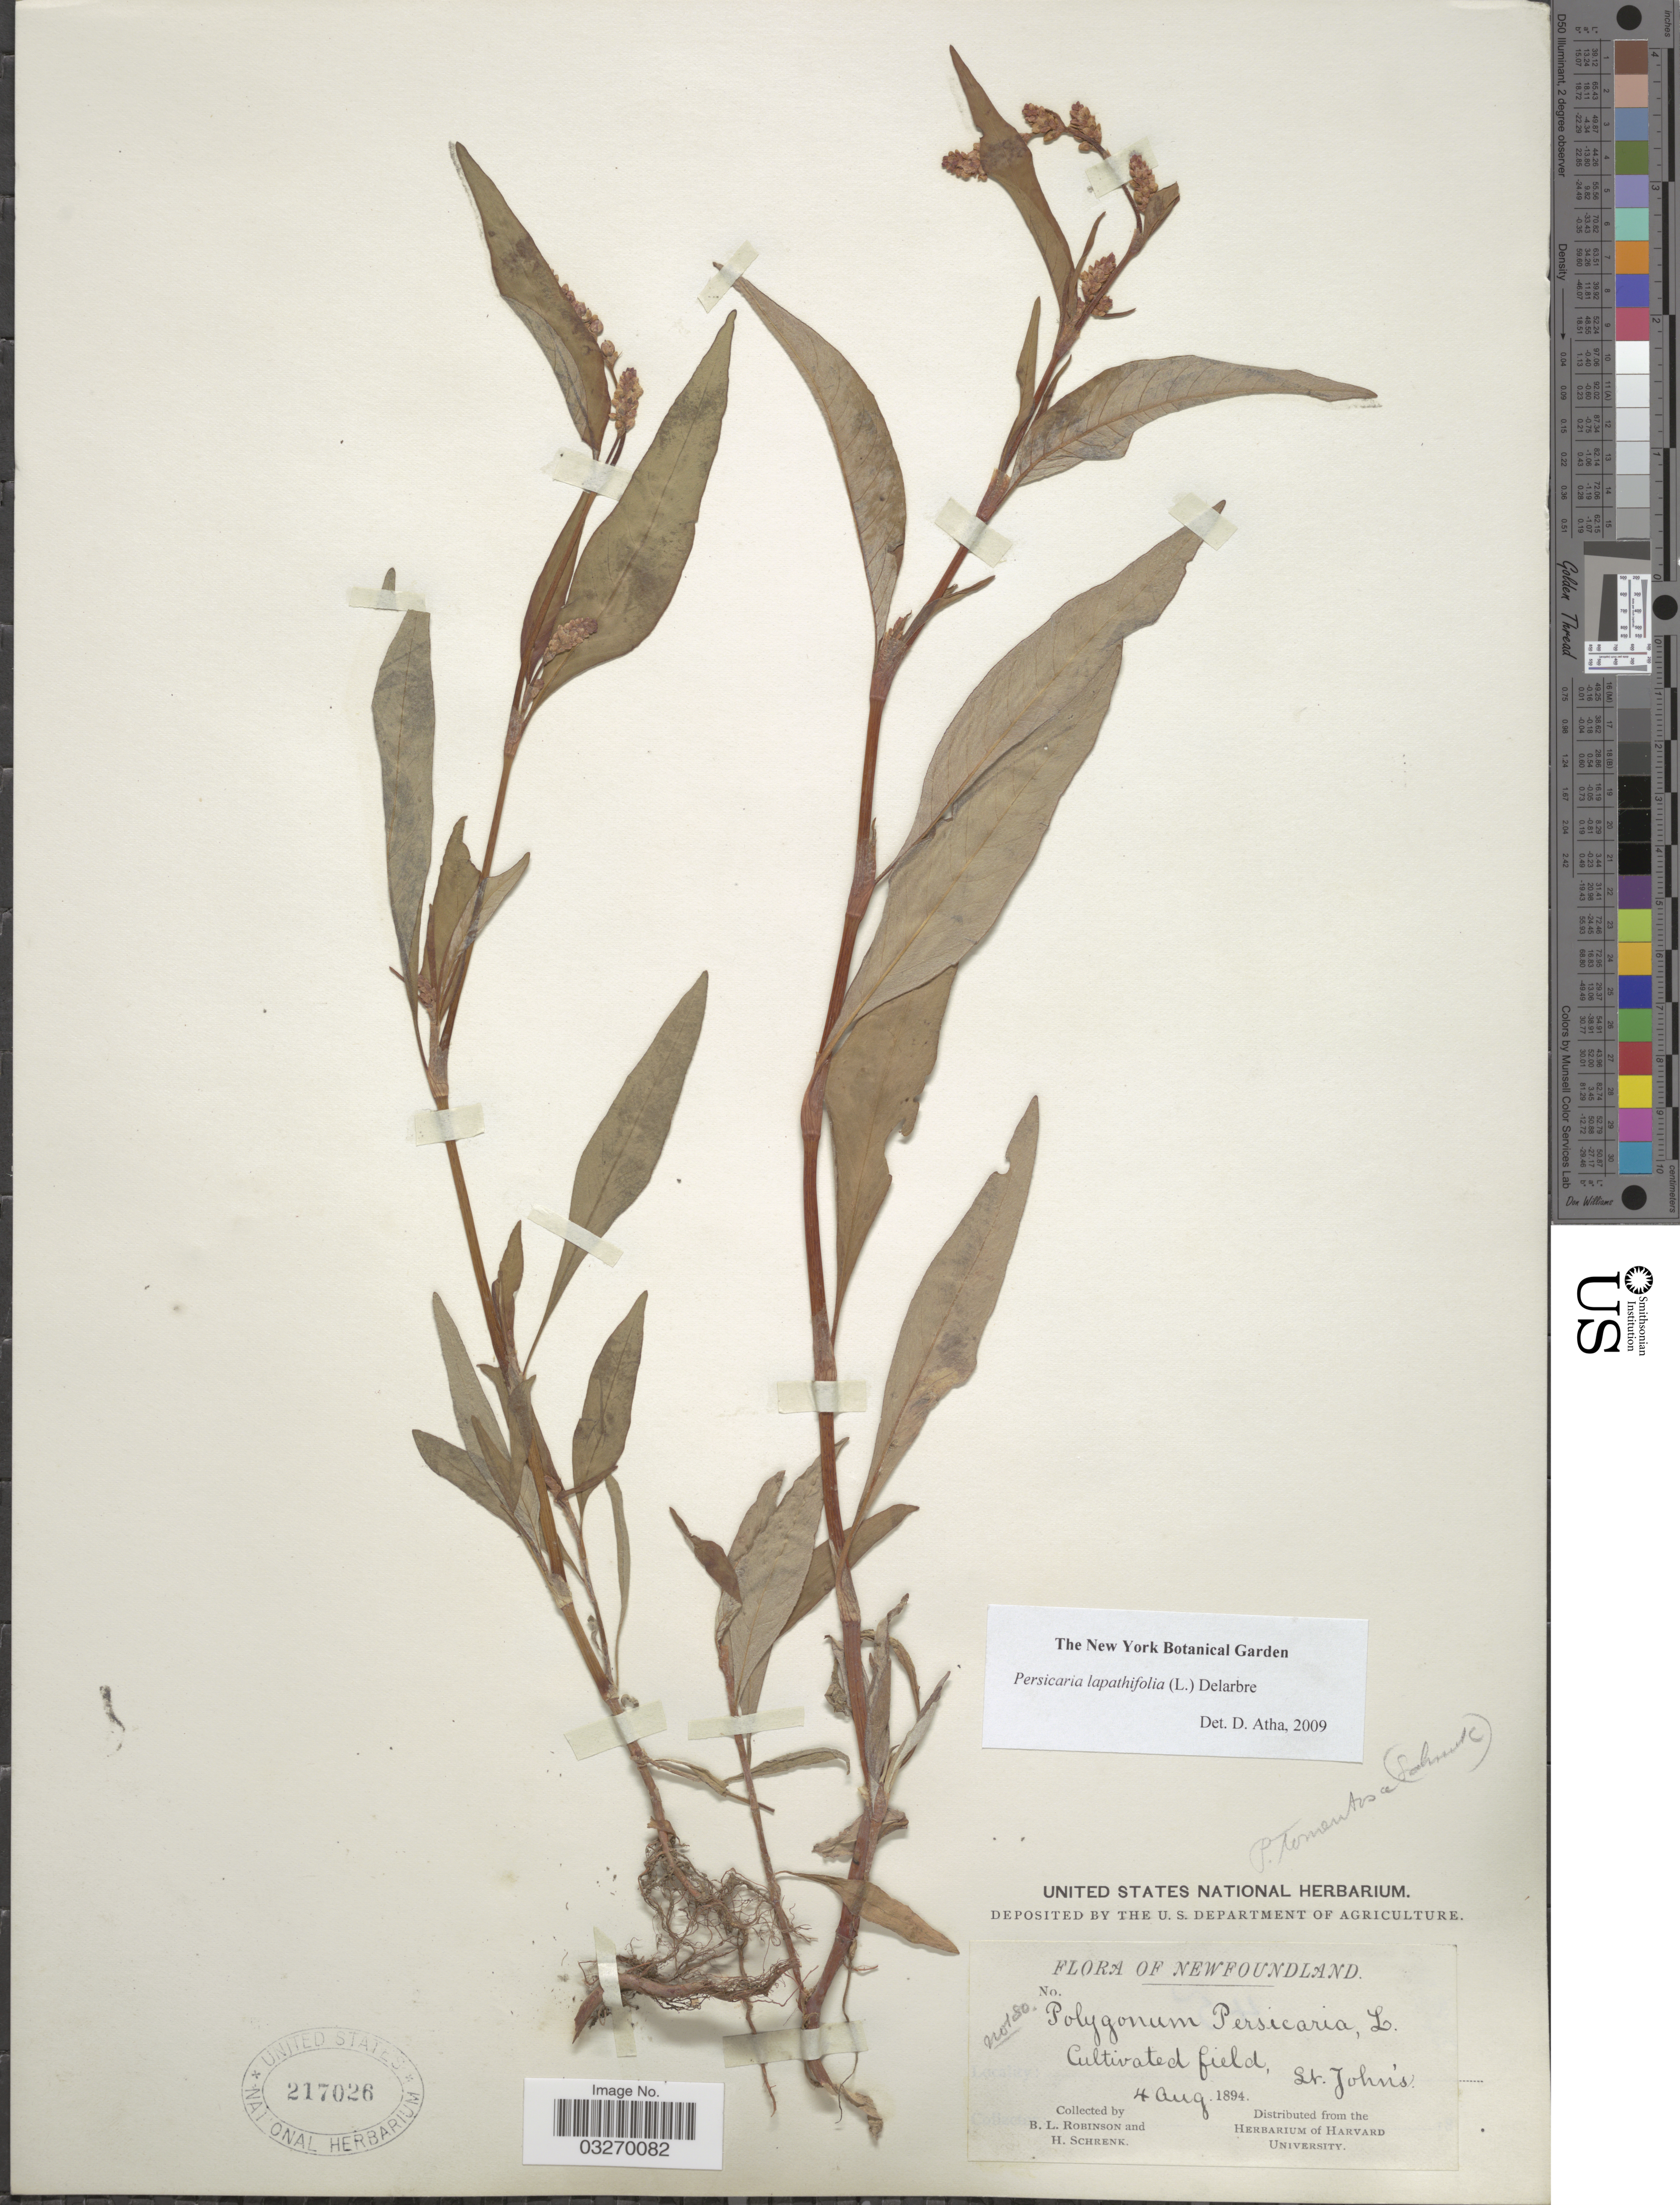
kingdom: Plantae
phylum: Tracheophyta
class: Magnoliopsida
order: Caryophyllales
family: Polygonaceae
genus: Persicaria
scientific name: Persicaria lapathifolia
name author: (L.) Delarbre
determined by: Atha, D. E.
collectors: B. L. Robinson & H. Schrenk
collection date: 1894-08-04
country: Canada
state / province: Newfoundland and Labrador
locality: Cultivated field, St. John's.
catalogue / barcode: US 217026